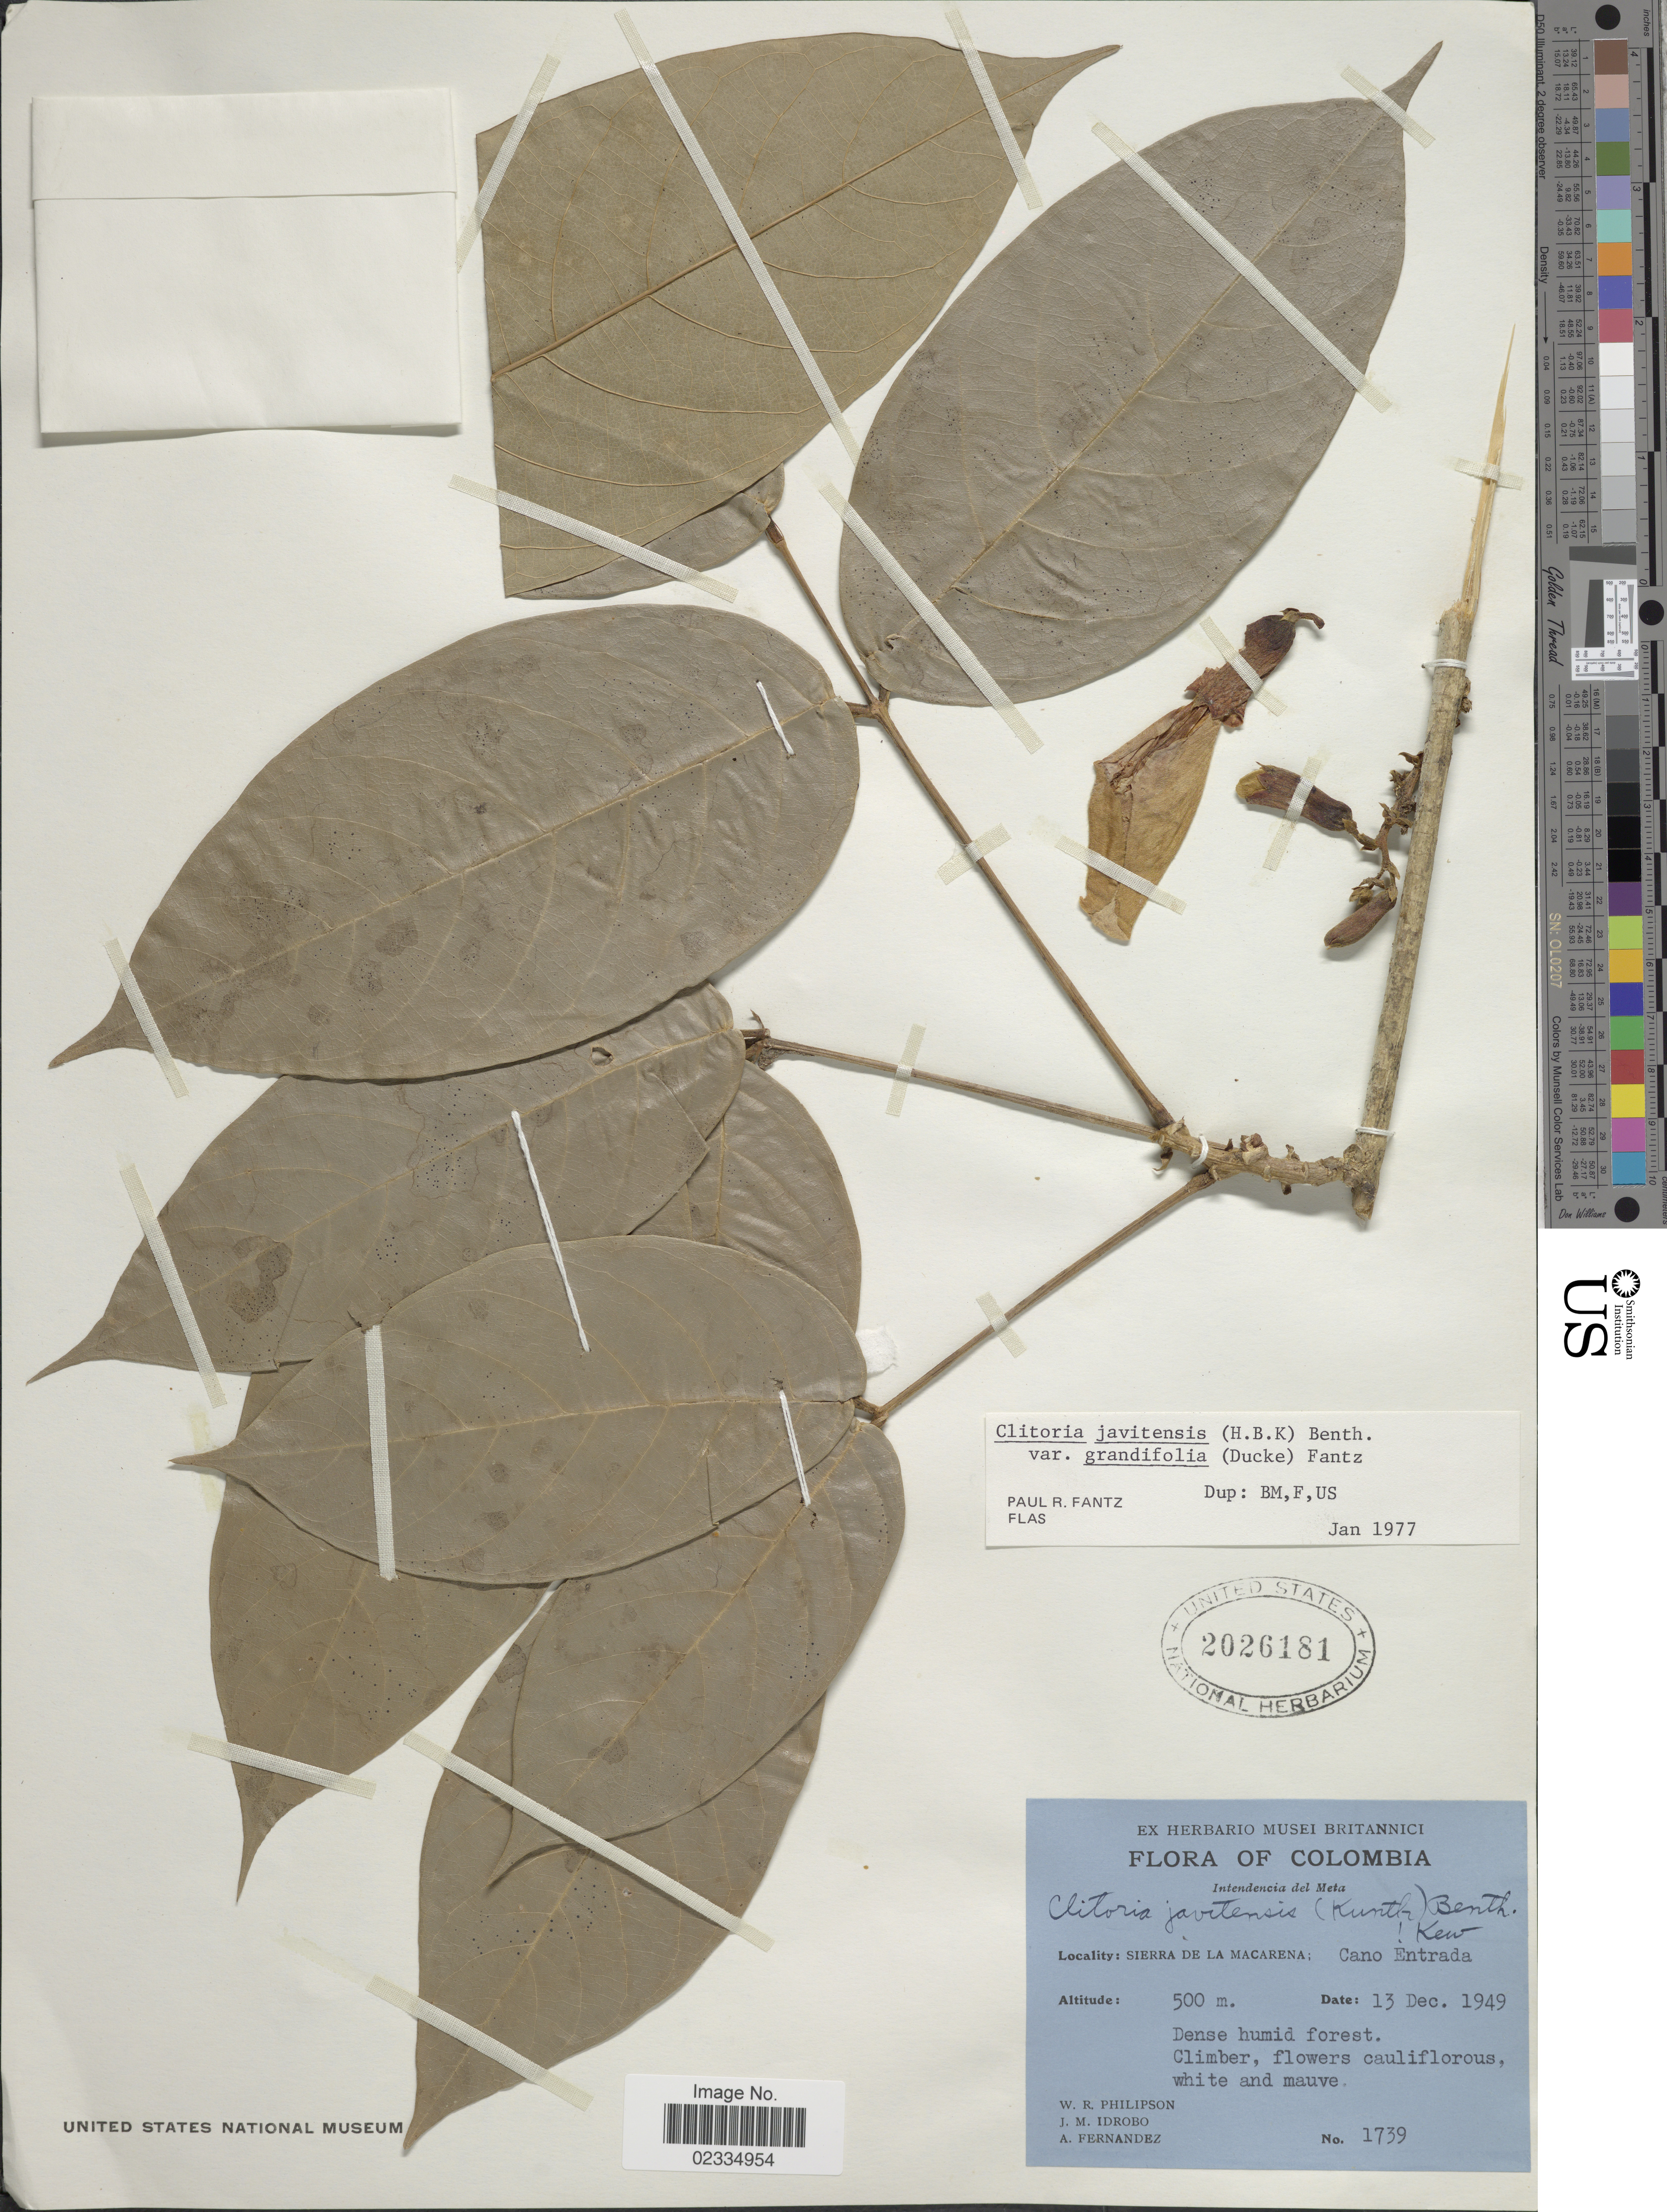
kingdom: Plantae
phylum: Tracheophyta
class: Magnoliopsida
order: Fabales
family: Fabaceae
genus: Clitoria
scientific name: Clitoria javitensis var. longiloba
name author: Fantz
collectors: W. R. Philipson, J. M. Idrobo & A. Fernandez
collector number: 1739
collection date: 1949-12-13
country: Colombia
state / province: Meta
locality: Sierra de la Macarena; Cano Entrada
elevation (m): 500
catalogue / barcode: US 2026181